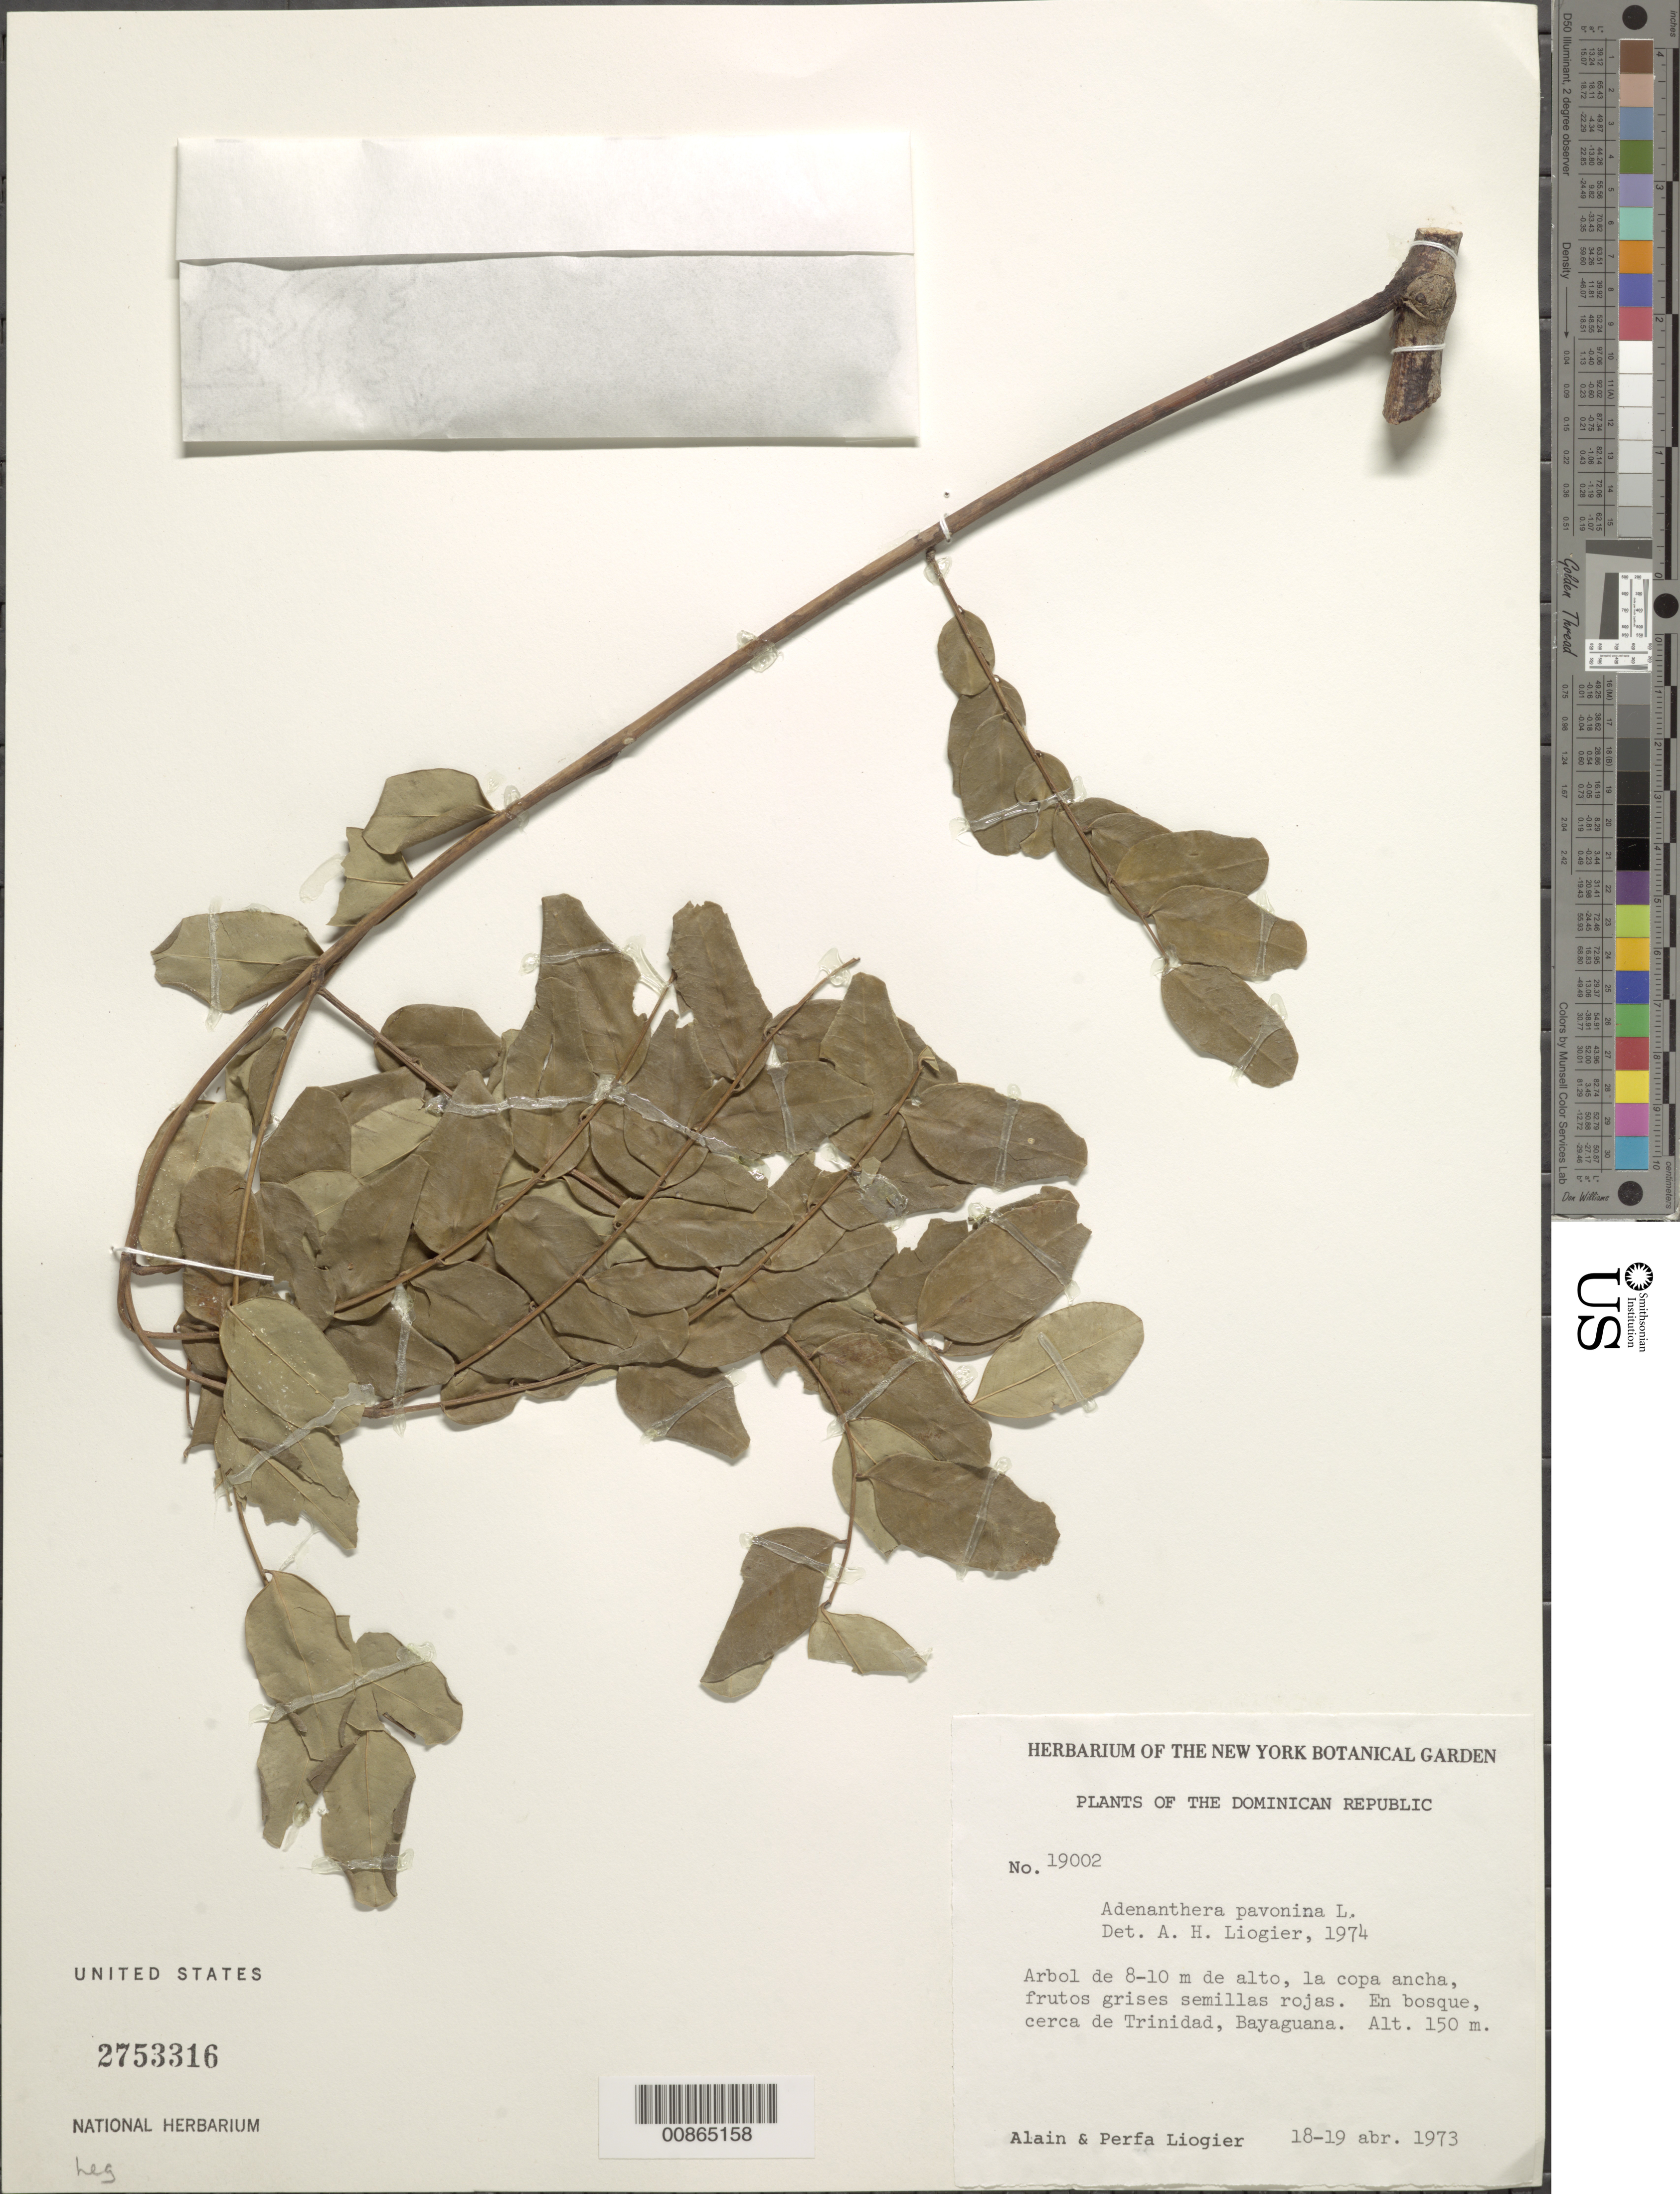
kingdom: Plantae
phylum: Tracheophyta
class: Magnoliopsida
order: Fabales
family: Fabaceae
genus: Adenanthera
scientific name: Adenanthera pavonina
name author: L.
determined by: Liogier, Alain H.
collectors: A. H. Liogier & M. P. Liogier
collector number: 19002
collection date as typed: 18 Apr 1973 to 19 Apr 1973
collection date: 1973-04-18/1973-04-19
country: Dominican Republic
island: Hispaniola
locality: Cerca de Trinidad, Bayaguana.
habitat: En bosque.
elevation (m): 150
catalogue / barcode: US 2753316